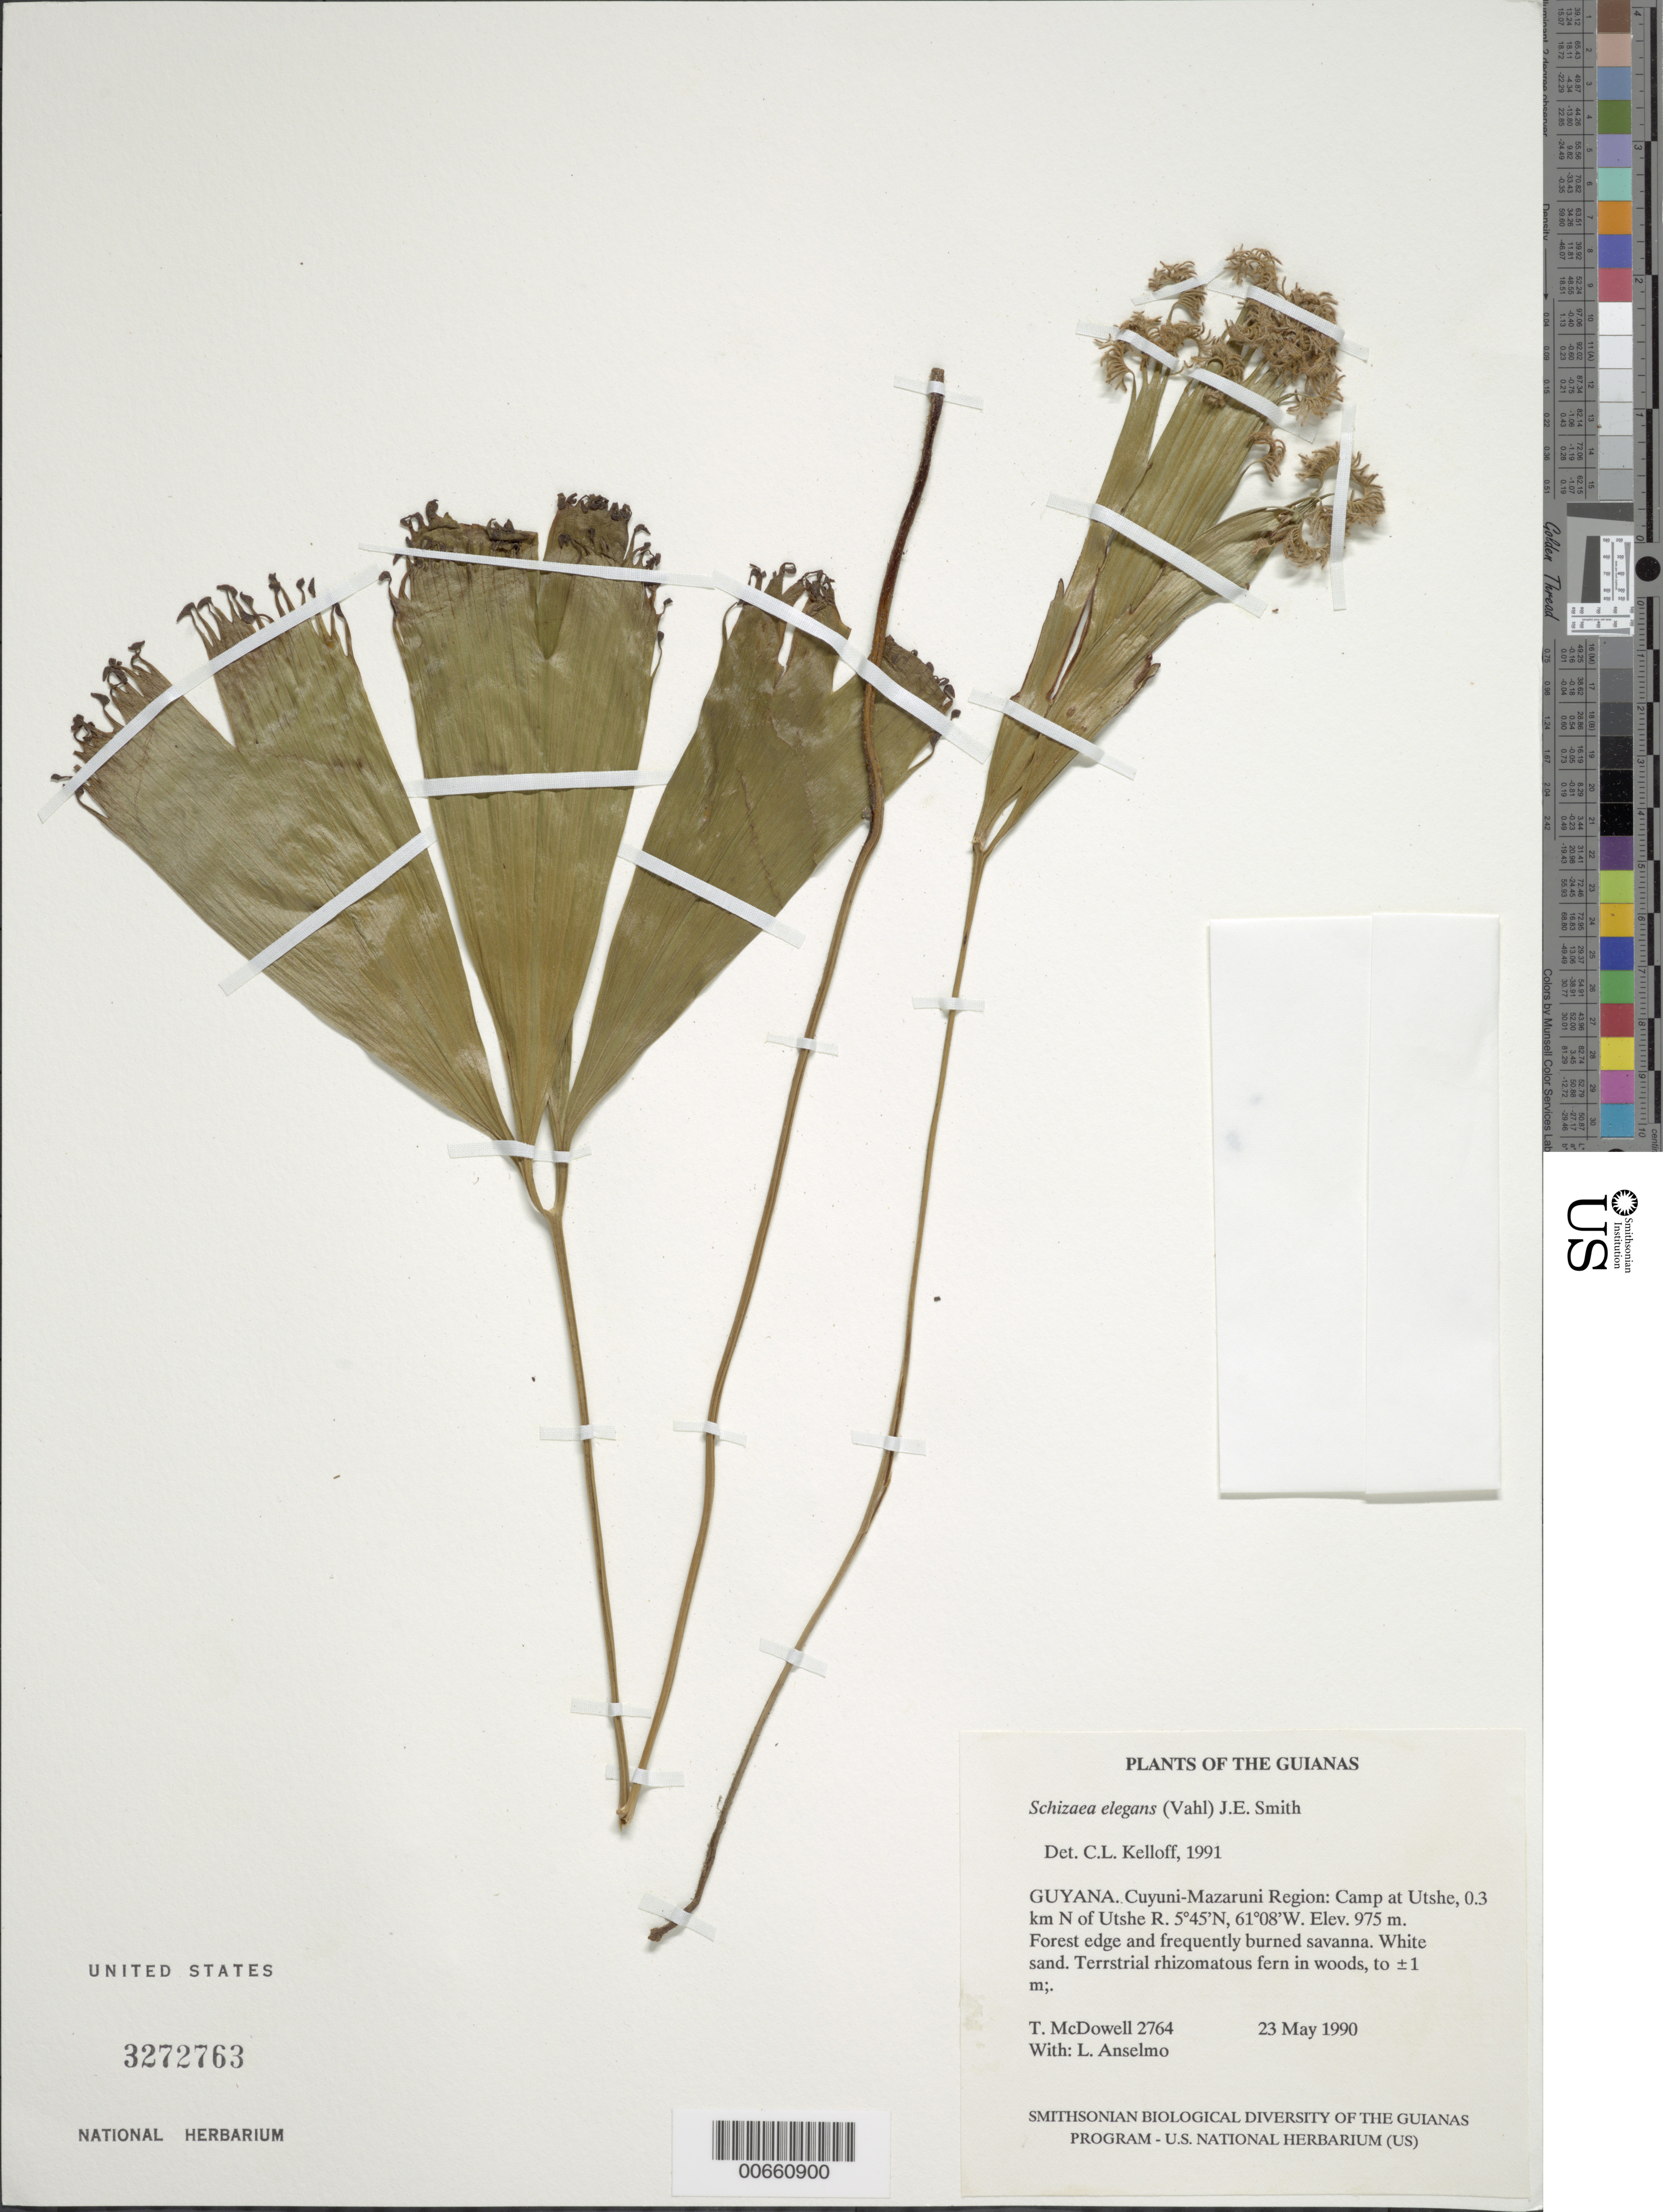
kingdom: Plantae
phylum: Tracheophyta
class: Polypodiopsida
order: Schizaeales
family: Schizaeaceae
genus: Schizaea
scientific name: Schizaea elegans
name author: (Vahl) Sw.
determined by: Kelloff, Carol L., (US), Smithsonian Institution - National Museum of Natural History (UNITED STATES)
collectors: T. McDowell & L. Anselmo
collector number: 2764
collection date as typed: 23 May 1990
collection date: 1990-05-23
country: Guyana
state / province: Cuyuni-Mazaruni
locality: Camp at Utshi, 0.3 km N of Utshi R on Savanna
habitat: Forest edge and frequently burned savanna. White sand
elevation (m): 975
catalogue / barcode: US 3272763